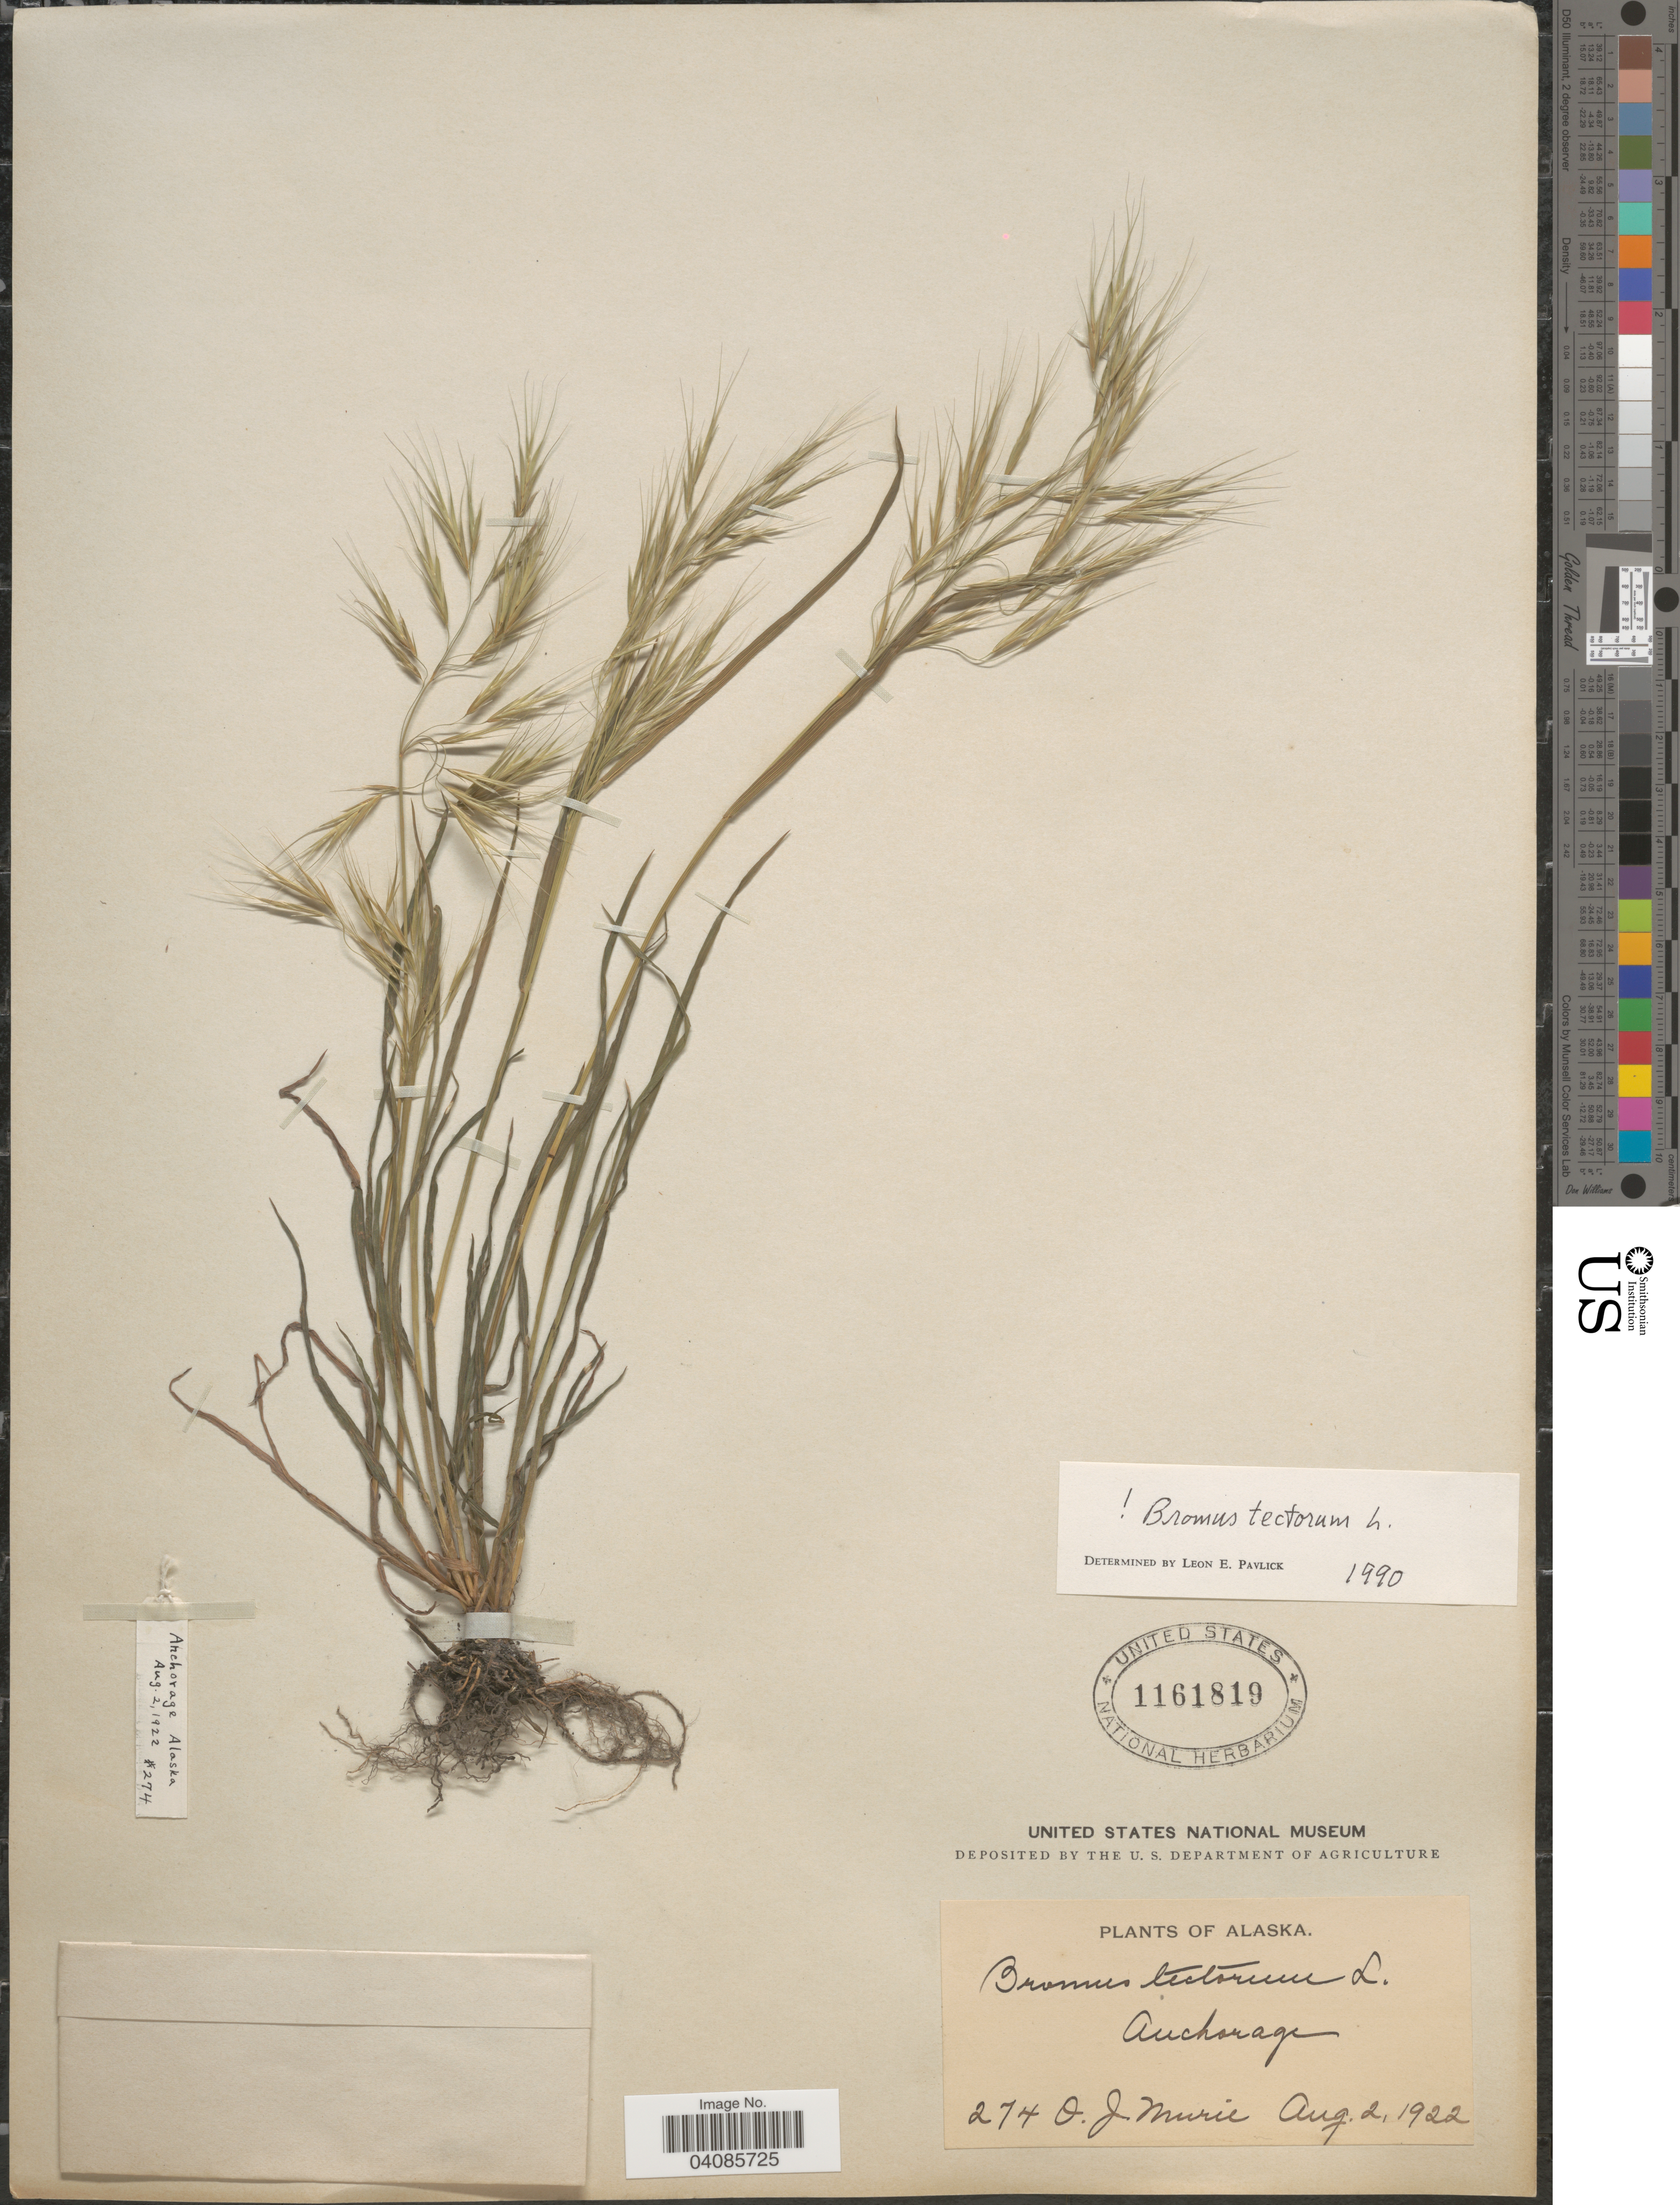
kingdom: Plantae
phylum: Tracheophyta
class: Liliopsida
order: Poales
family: Poaceae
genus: Bromus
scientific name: Bromus tectorum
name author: L.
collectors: O. Murie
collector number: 274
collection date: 1922-08-02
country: United States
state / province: Alaska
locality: Anchorage.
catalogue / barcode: US 1161819